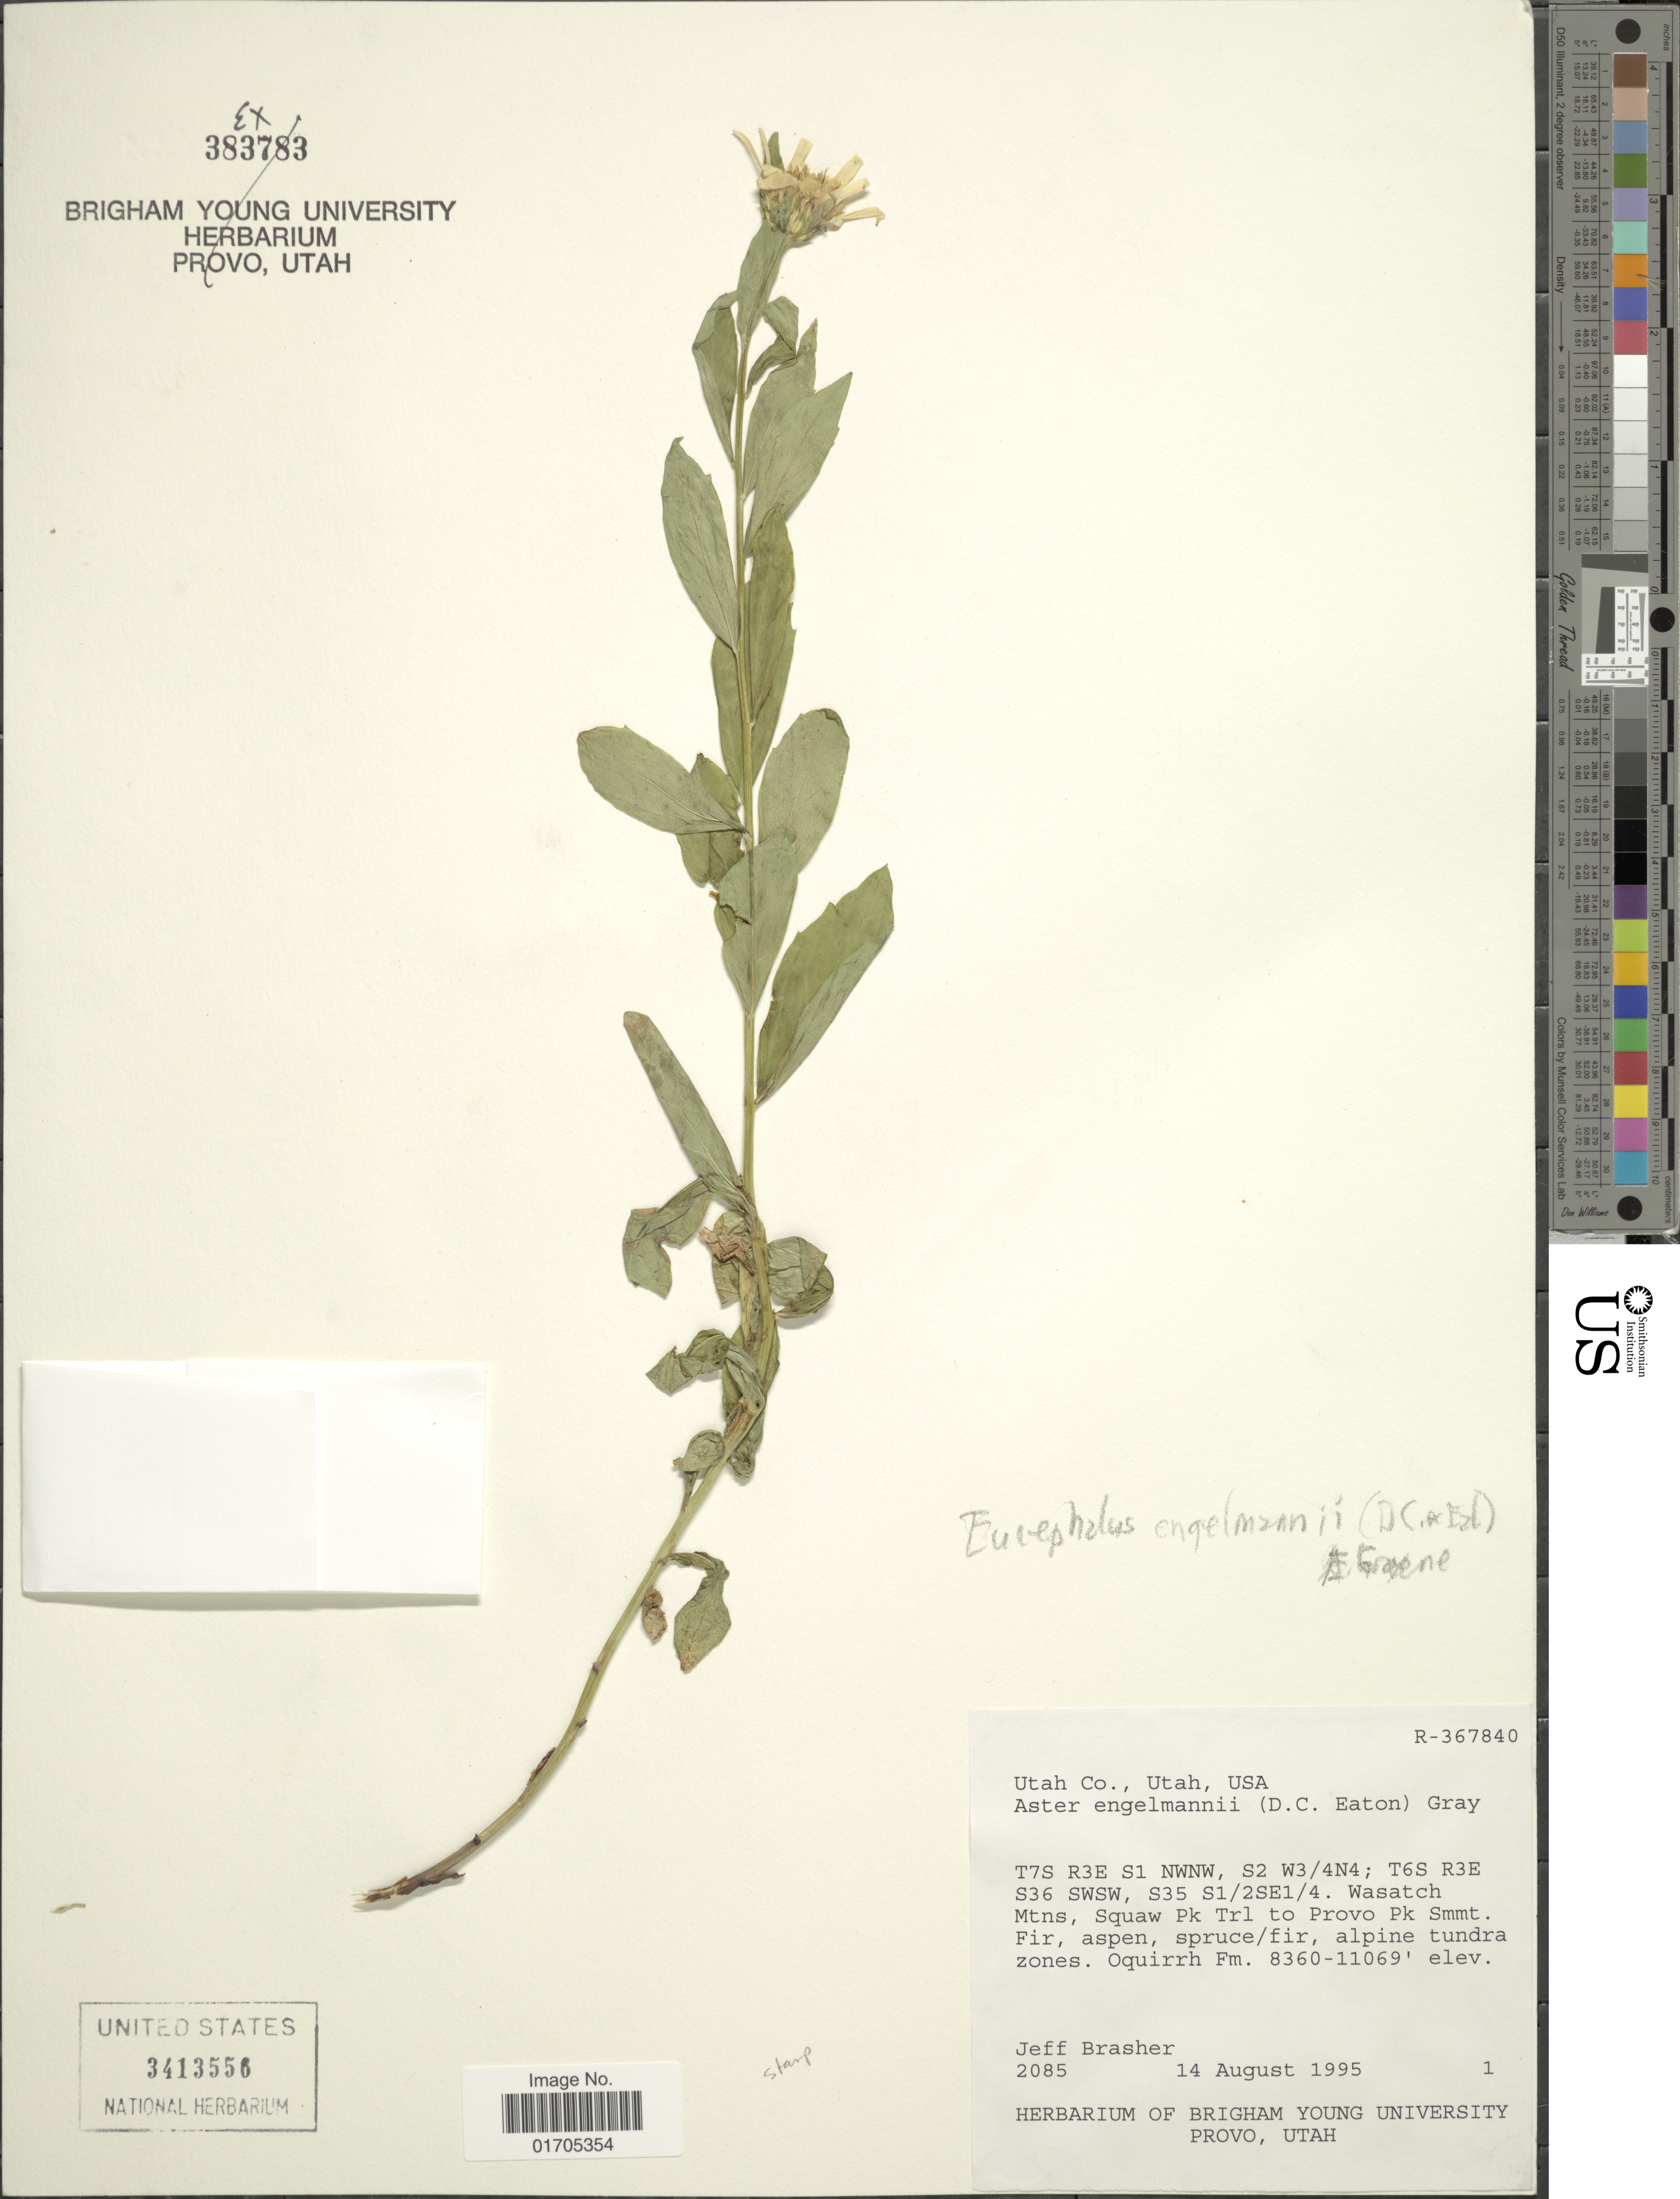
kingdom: Plantae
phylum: Tracheophyta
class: Magnoliopsida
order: Asterales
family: Asteraceae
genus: Eucephalus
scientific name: Eucephalus engelmannii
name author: (D.C. Eaton) Greene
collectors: J. Brasher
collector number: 2085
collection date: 1995-08-14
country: United States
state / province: Utah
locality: Utah Co., Utah, USA. T7S R3E S1 NWNW, S2 W3/4N4; T6S R3E S36 SWSW, S35 S1/2SE1/4. Wasatch Mtns, Squaw Pk Trl to Provo Pk Smmt.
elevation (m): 2548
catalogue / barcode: US 3413556